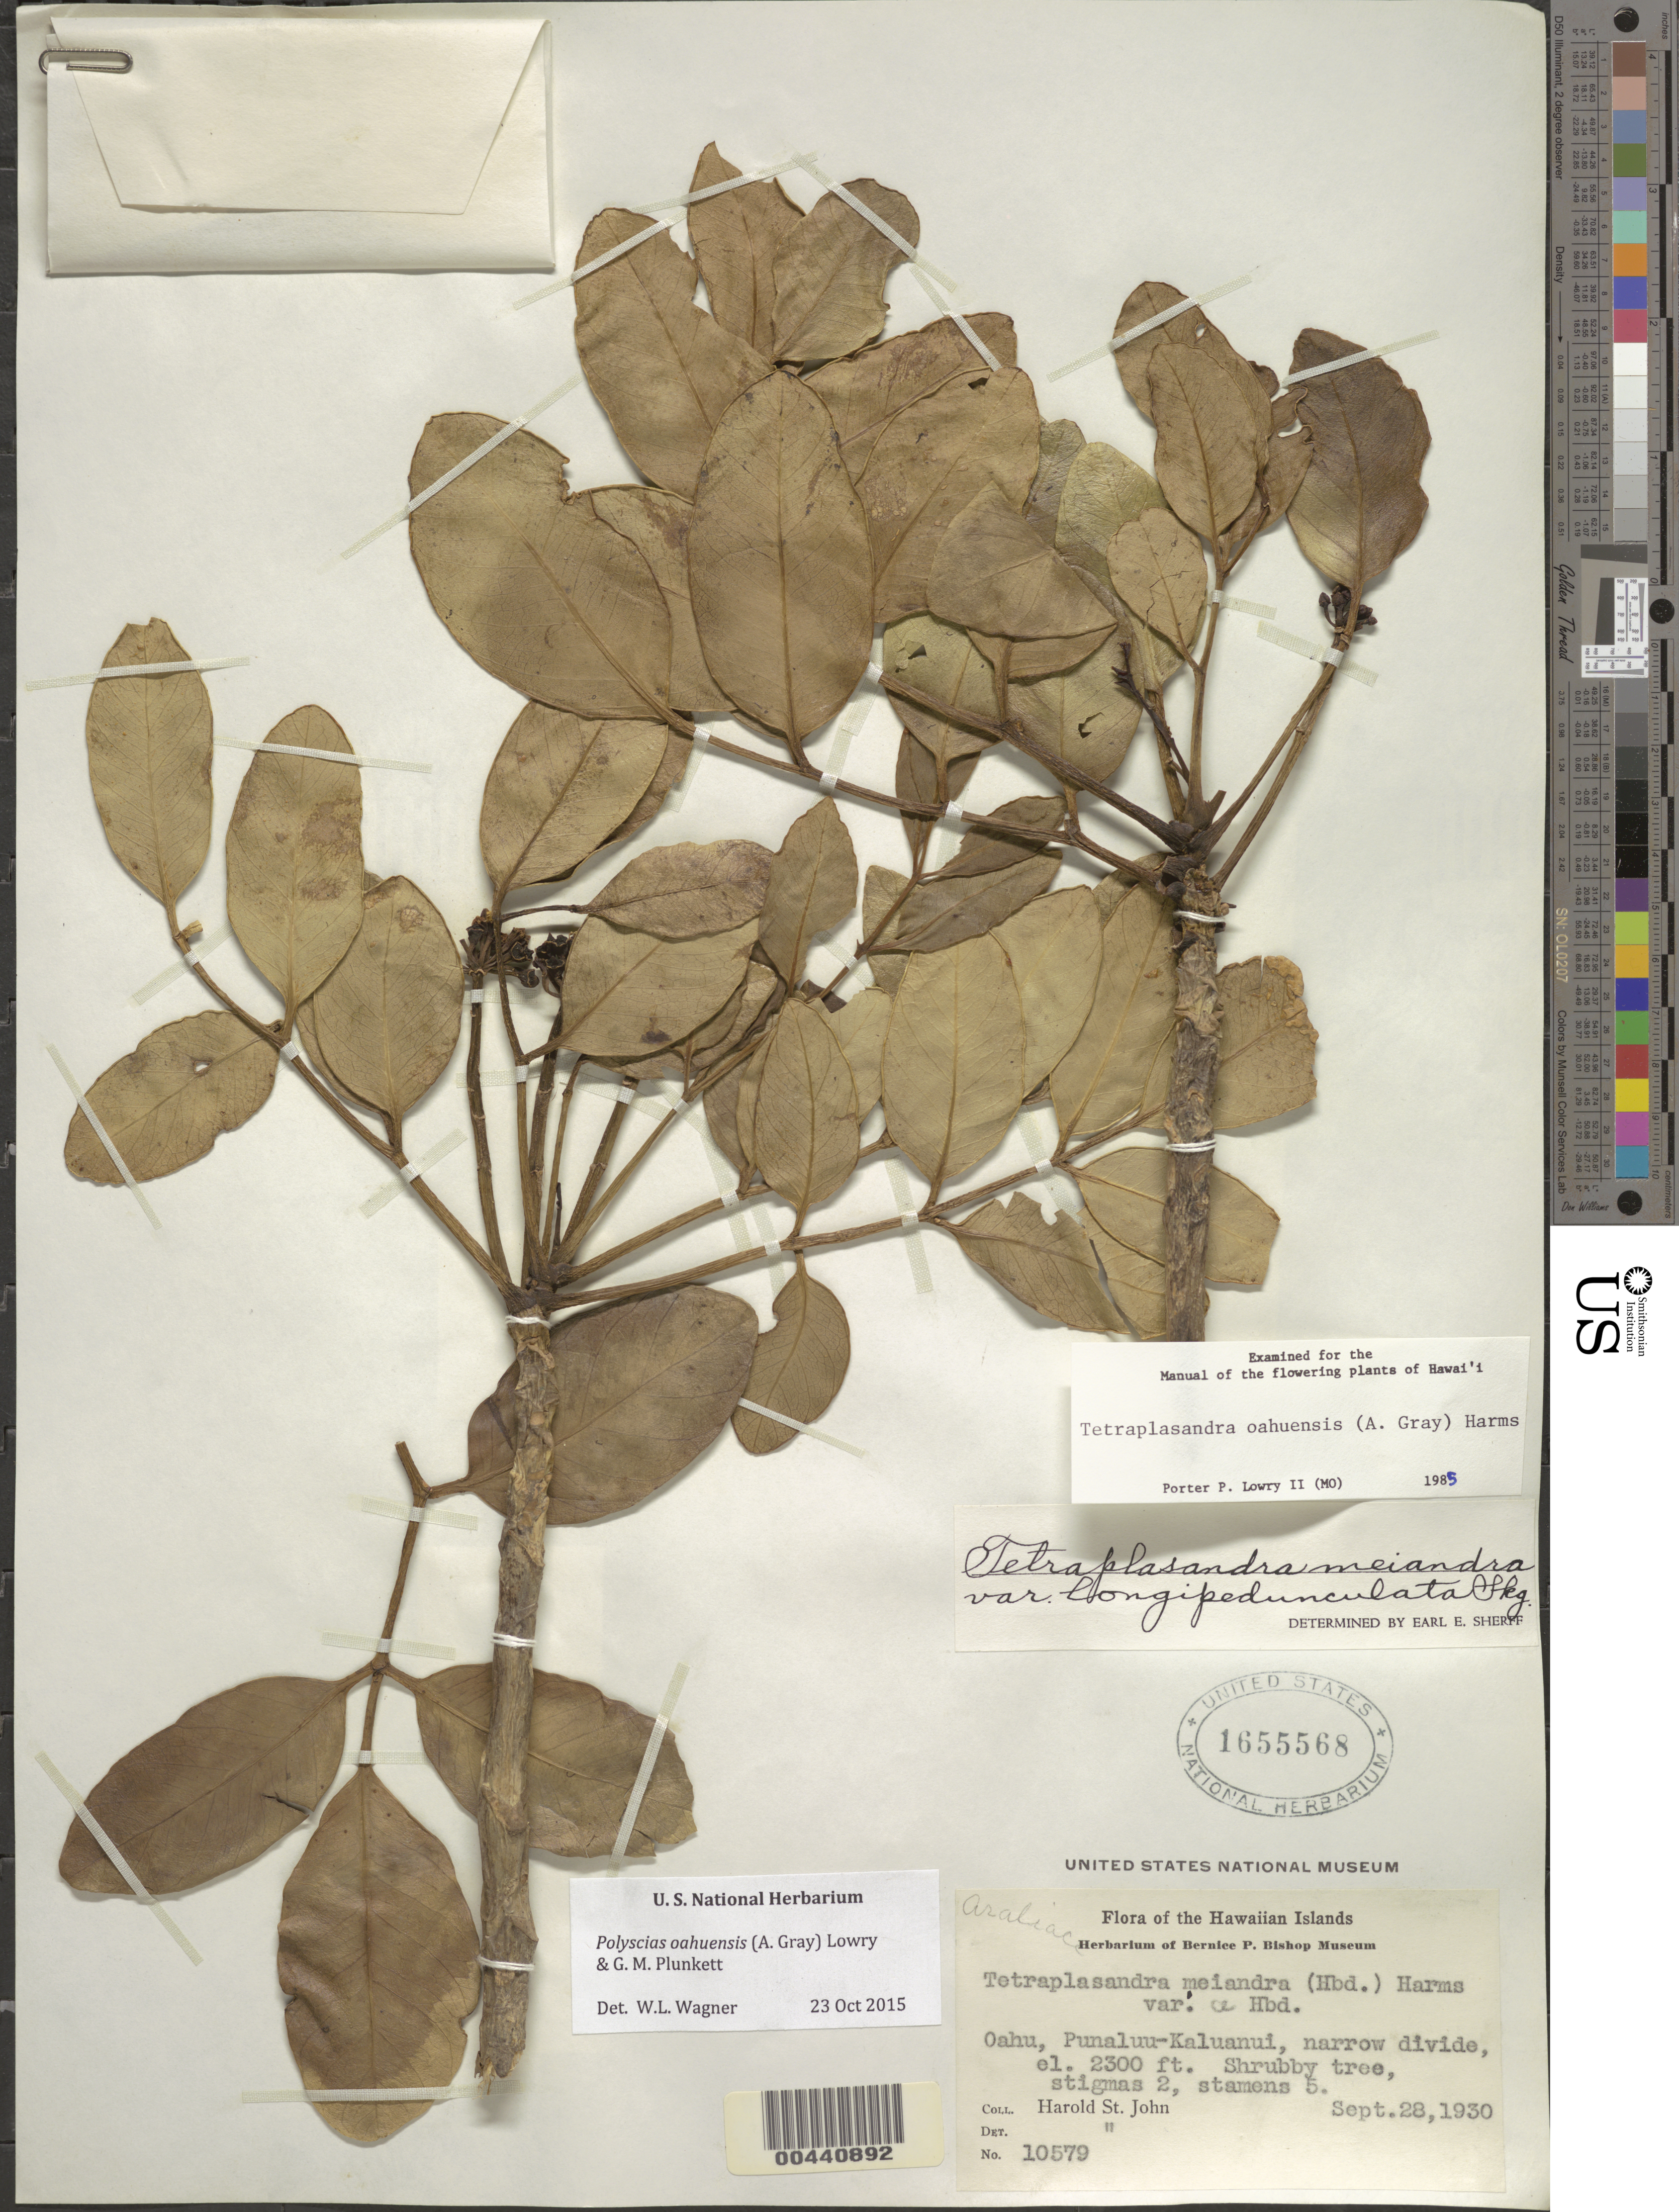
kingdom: Plantae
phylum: Tracheophyta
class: Magnoliopsida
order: Apiales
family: Araliaceae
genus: Polyscias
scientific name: Polyscias oahuensis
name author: (A. Gray) Lowry & G. M. Plunkett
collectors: H. St. John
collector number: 10579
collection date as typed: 28 Sep 1930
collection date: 1930-09-28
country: United States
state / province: Hawaii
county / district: Honolulu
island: Oahu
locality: Punaluu-Kaluanui, narrow divide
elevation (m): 701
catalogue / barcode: US 1655568